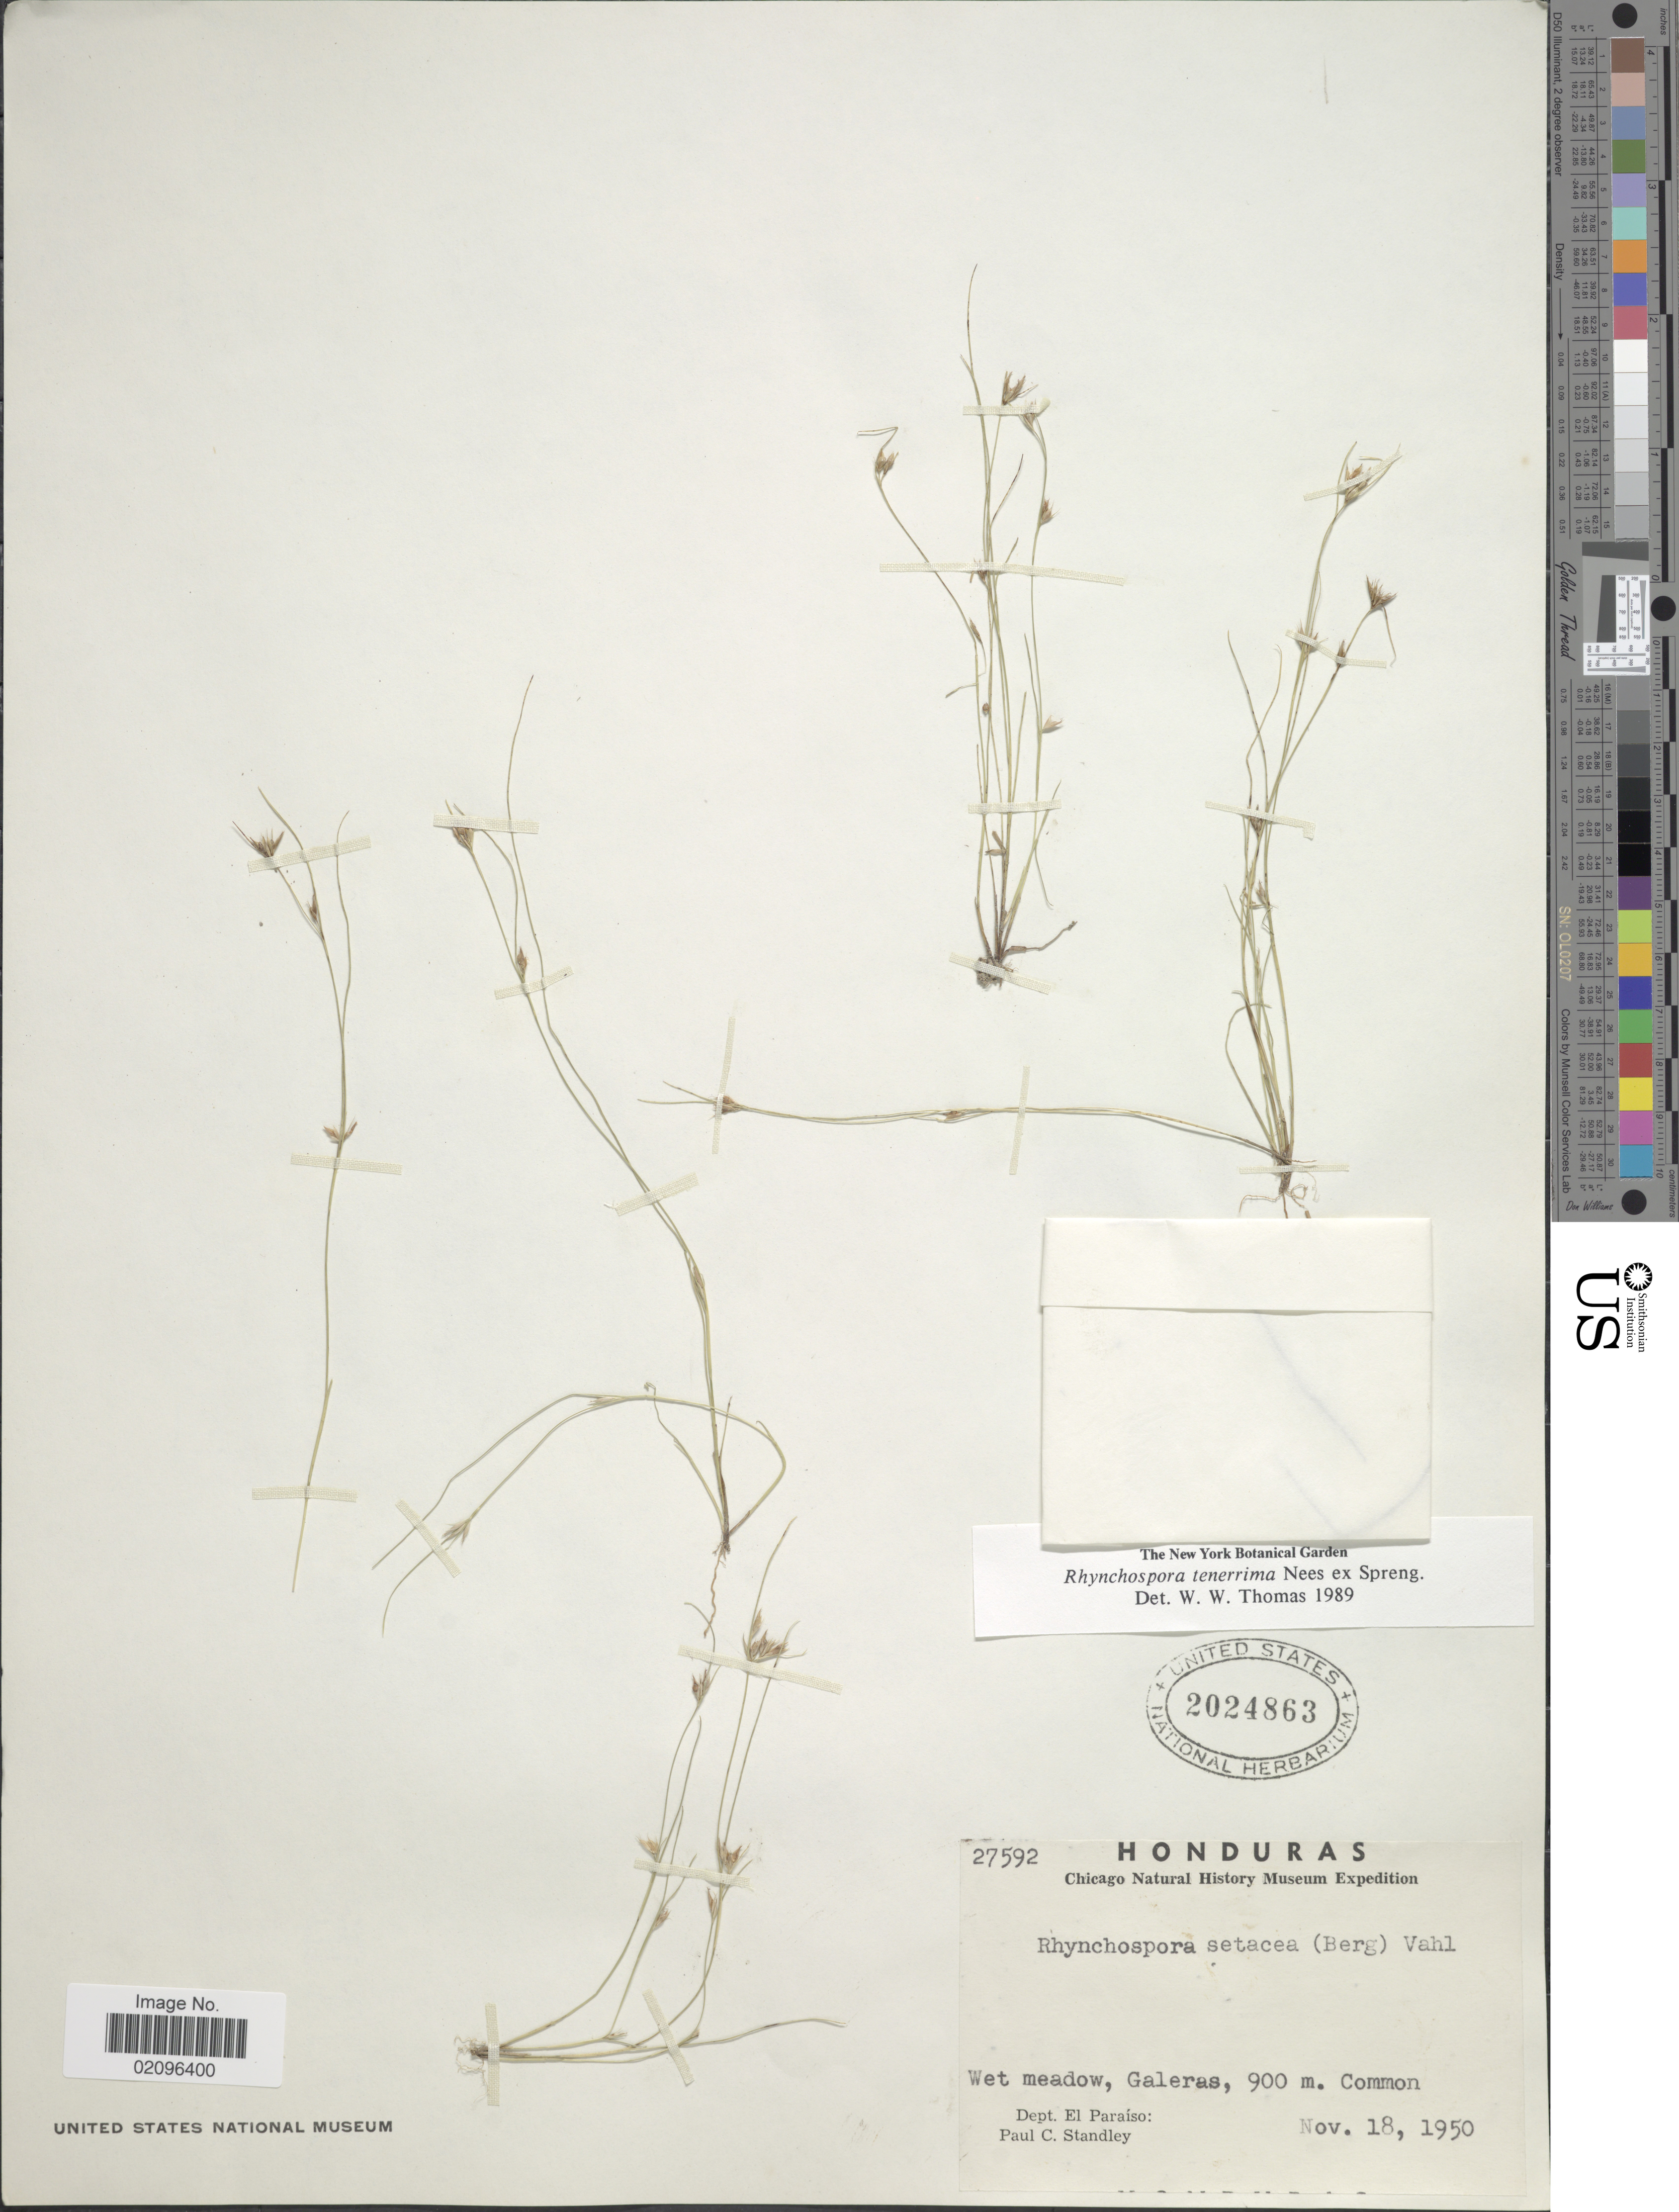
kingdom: Plantae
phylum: Tracheophyta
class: Liliopsida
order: Poales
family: Cyperaceae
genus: Rhynchospora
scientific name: Rhynchospora tenerrima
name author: Nees ex Spreng.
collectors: P. C. Standley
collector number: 27592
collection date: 1950-11-18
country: Honduras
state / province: El Paraíso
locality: Honduras, Wet Meadow, Galeras. Dept. El Paraiso.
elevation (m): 900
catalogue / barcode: US 2024863